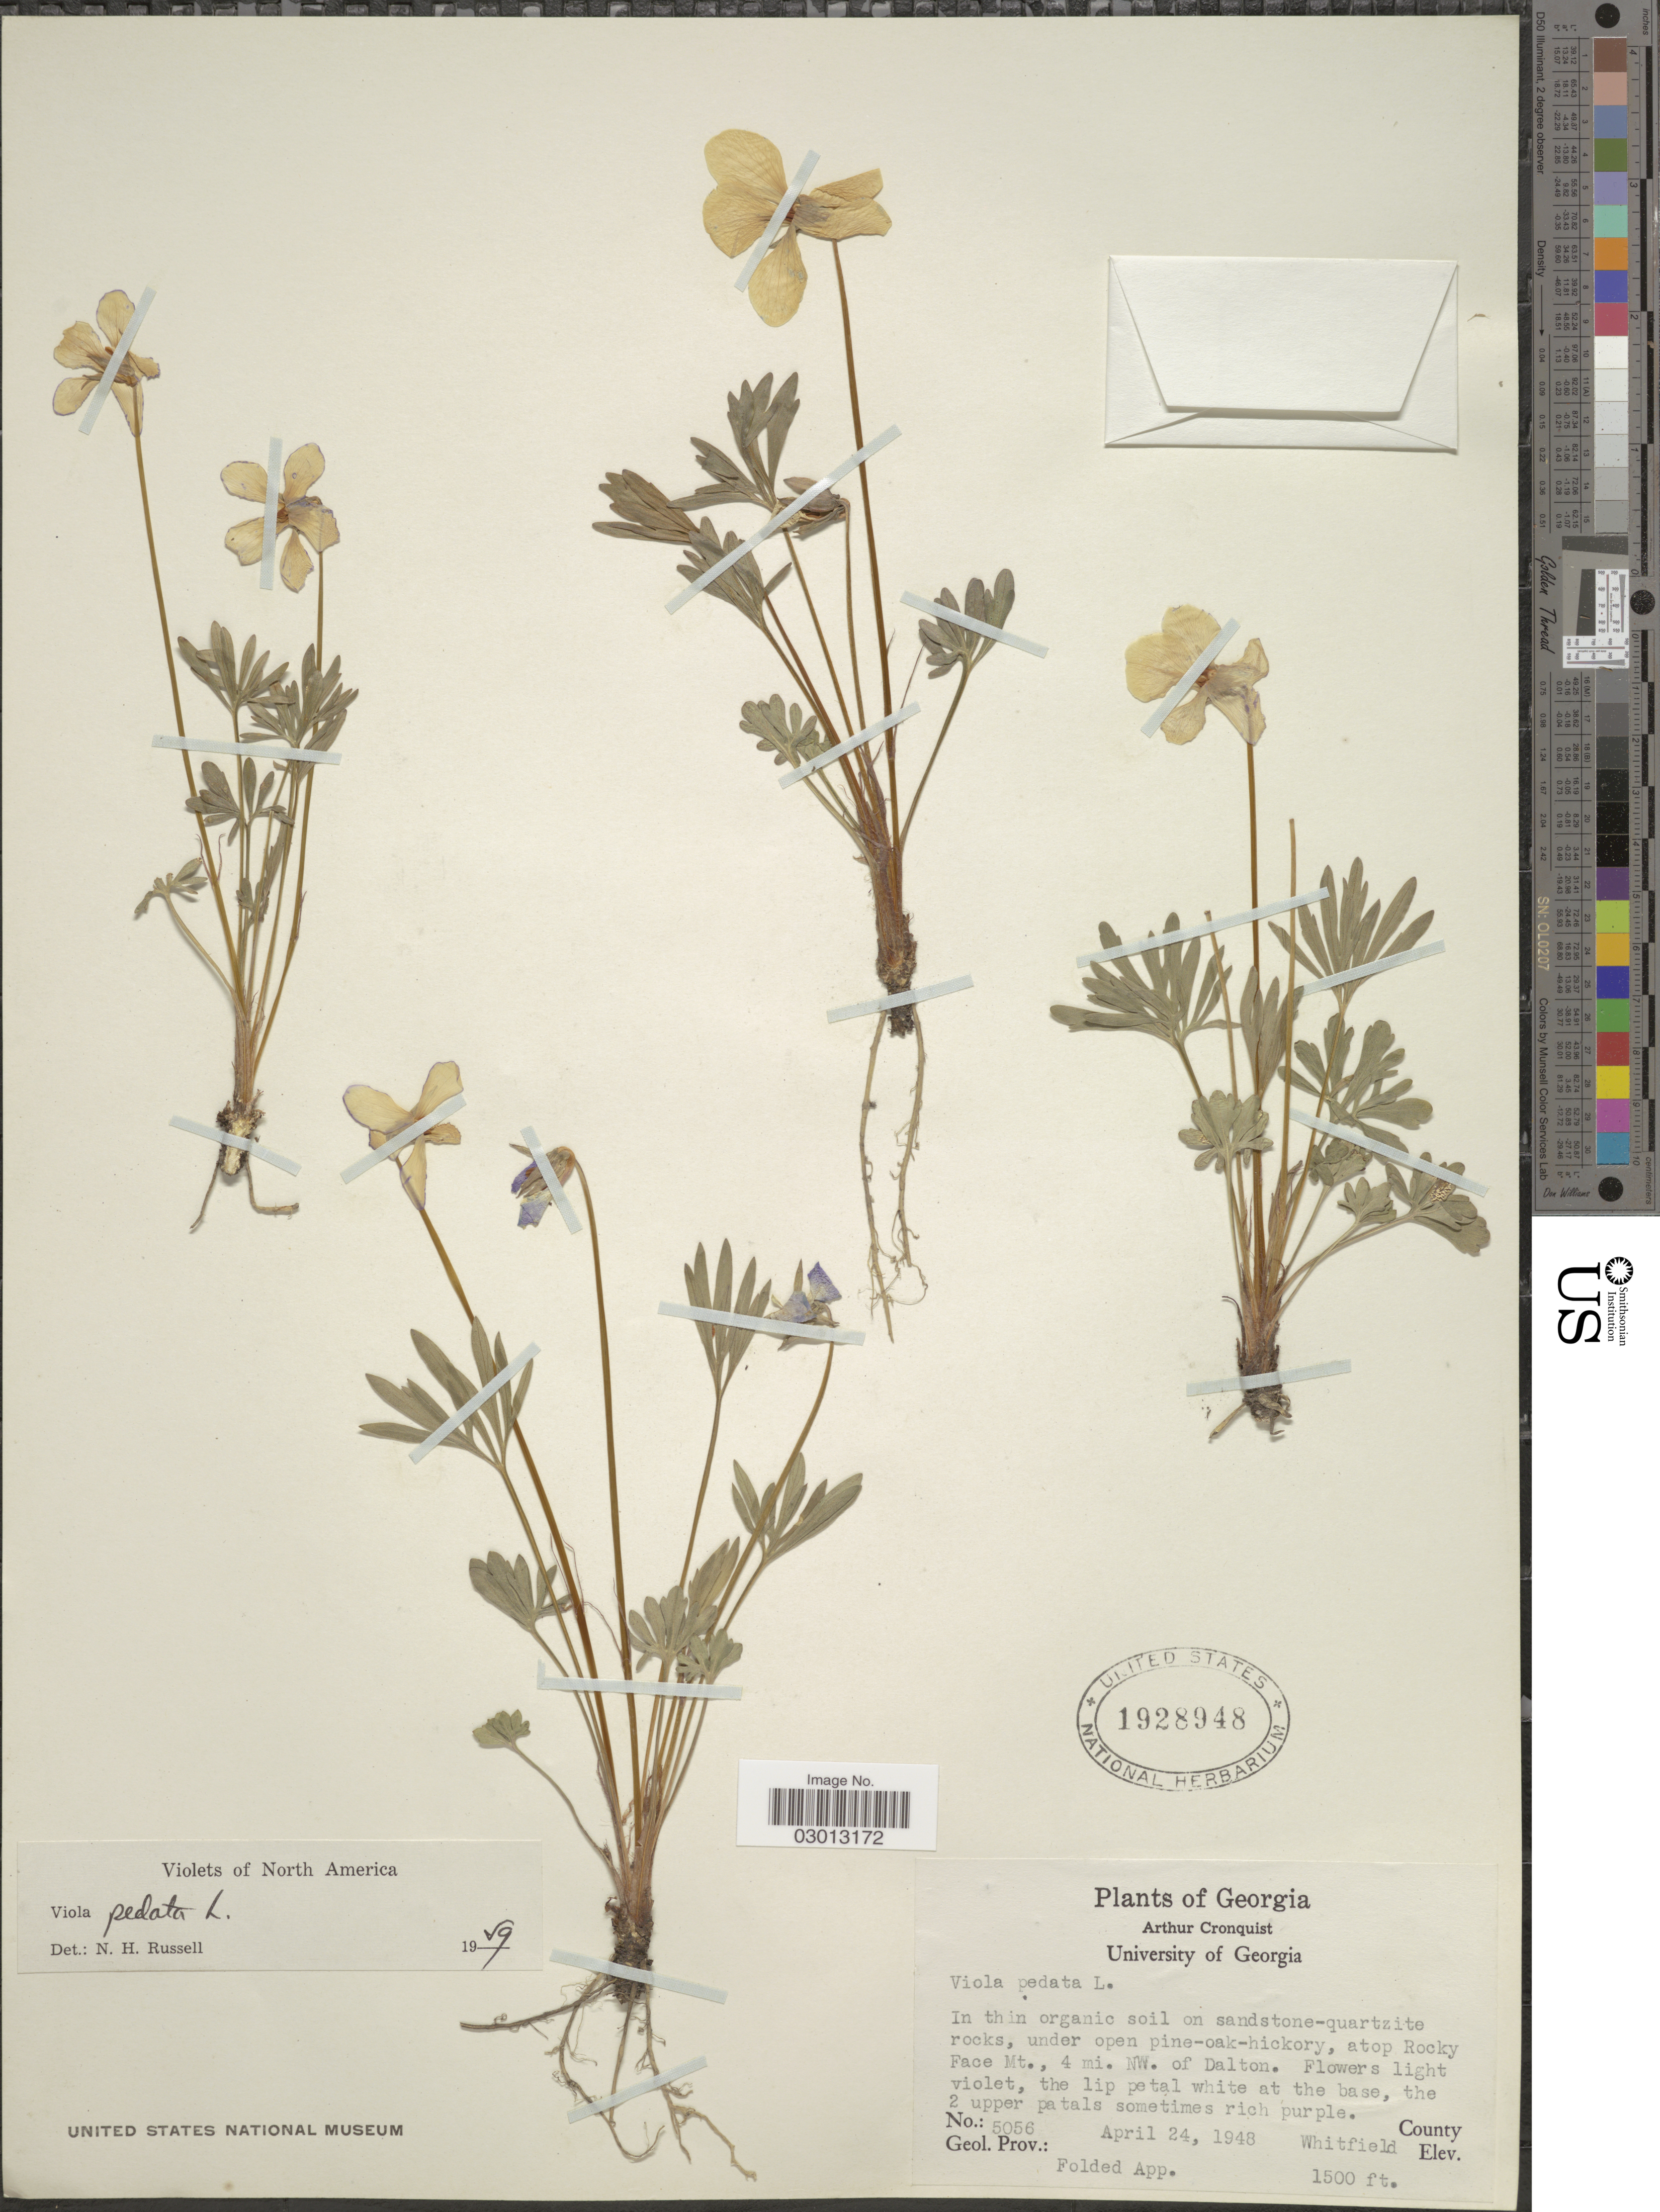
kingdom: Plantae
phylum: Tracheophyta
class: Magnoliopsida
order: Malpighiales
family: Violaceae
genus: Viola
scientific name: Viola pedata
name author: L.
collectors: A. J. Cronquist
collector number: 5056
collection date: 1948-04-24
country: United States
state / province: Georgia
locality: Atop Rocky Face Mt., 4 mi. NW. of Dalton. Whitfield County.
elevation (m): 457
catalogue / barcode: US 1928948